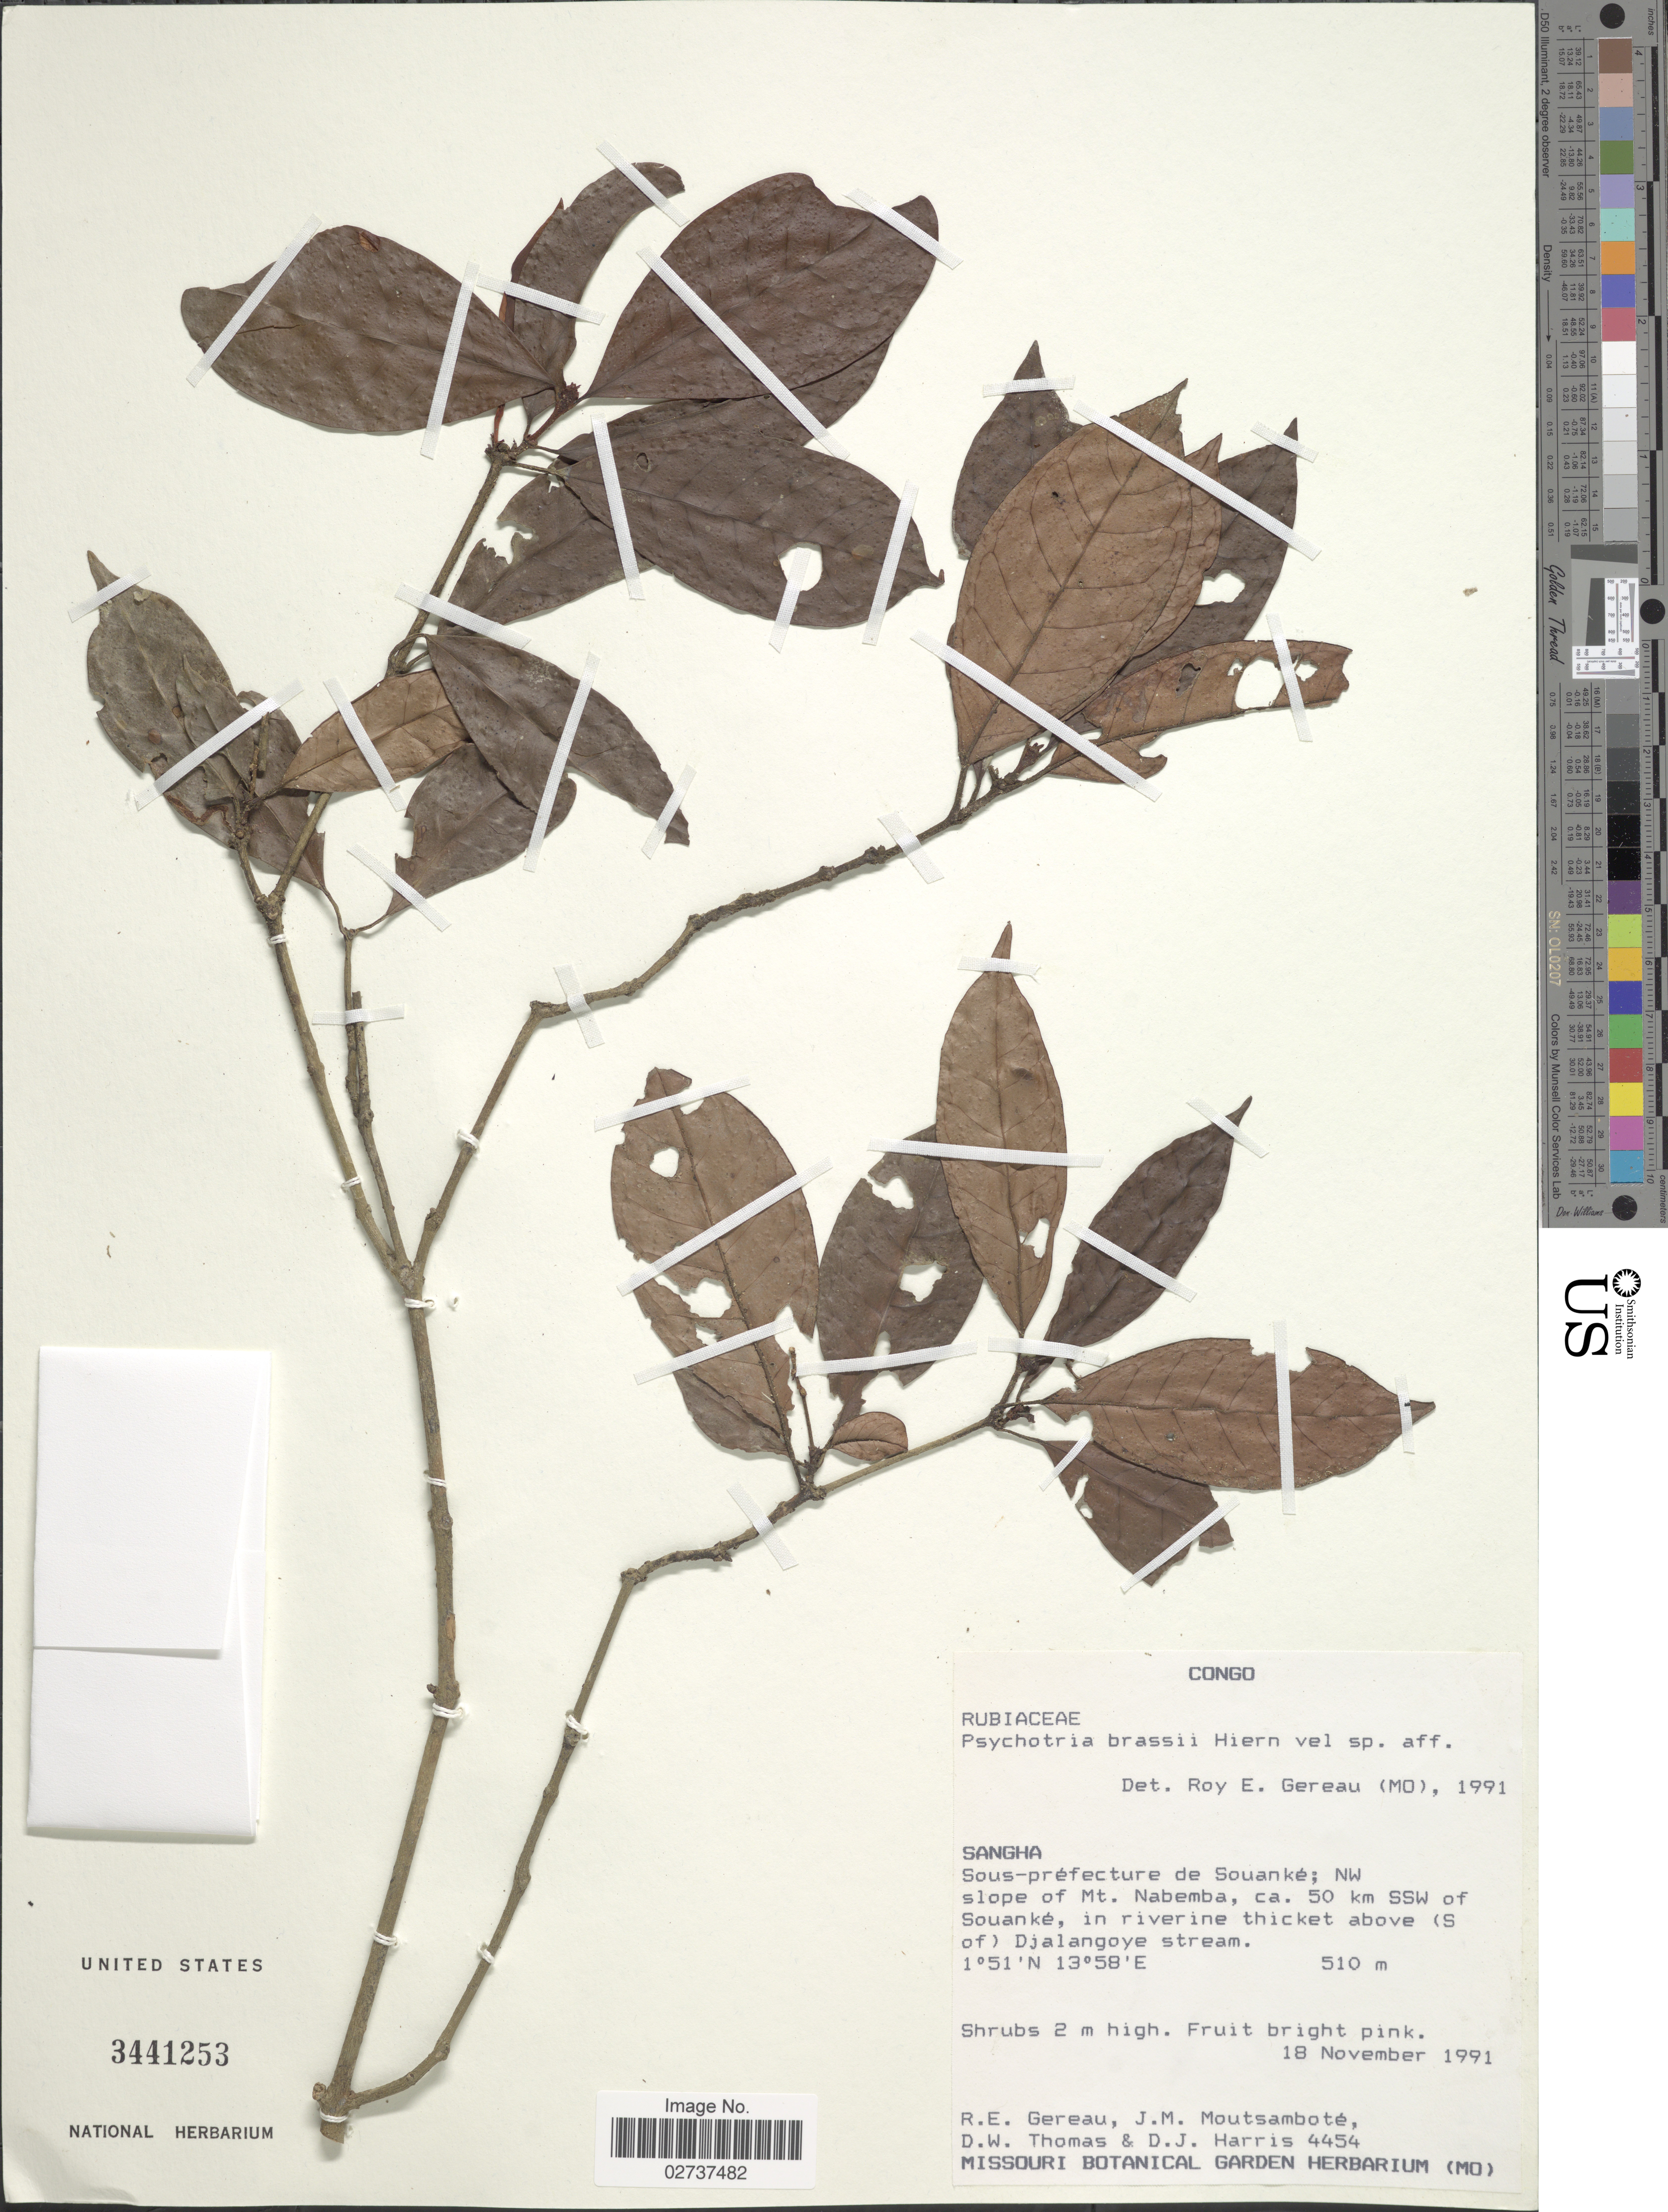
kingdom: Plantae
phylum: Tracheophyta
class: Magnoliopsida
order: Gentianales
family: Rubiaceae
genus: Psychotria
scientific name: Psychotria brassii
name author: Hiern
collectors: R. Gereau, J. Moutsambote & D. W. Thomas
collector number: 4454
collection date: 1991-11-18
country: Congo, Republic of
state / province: Sangha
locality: Congo, Sous-prefecture de Souanke; NW slope of Mt. Nabemba, ca. 50 km SSW of Souanke, in riverine thicket above (S of ) Djalangoye stream.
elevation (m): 510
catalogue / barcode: US 3441253